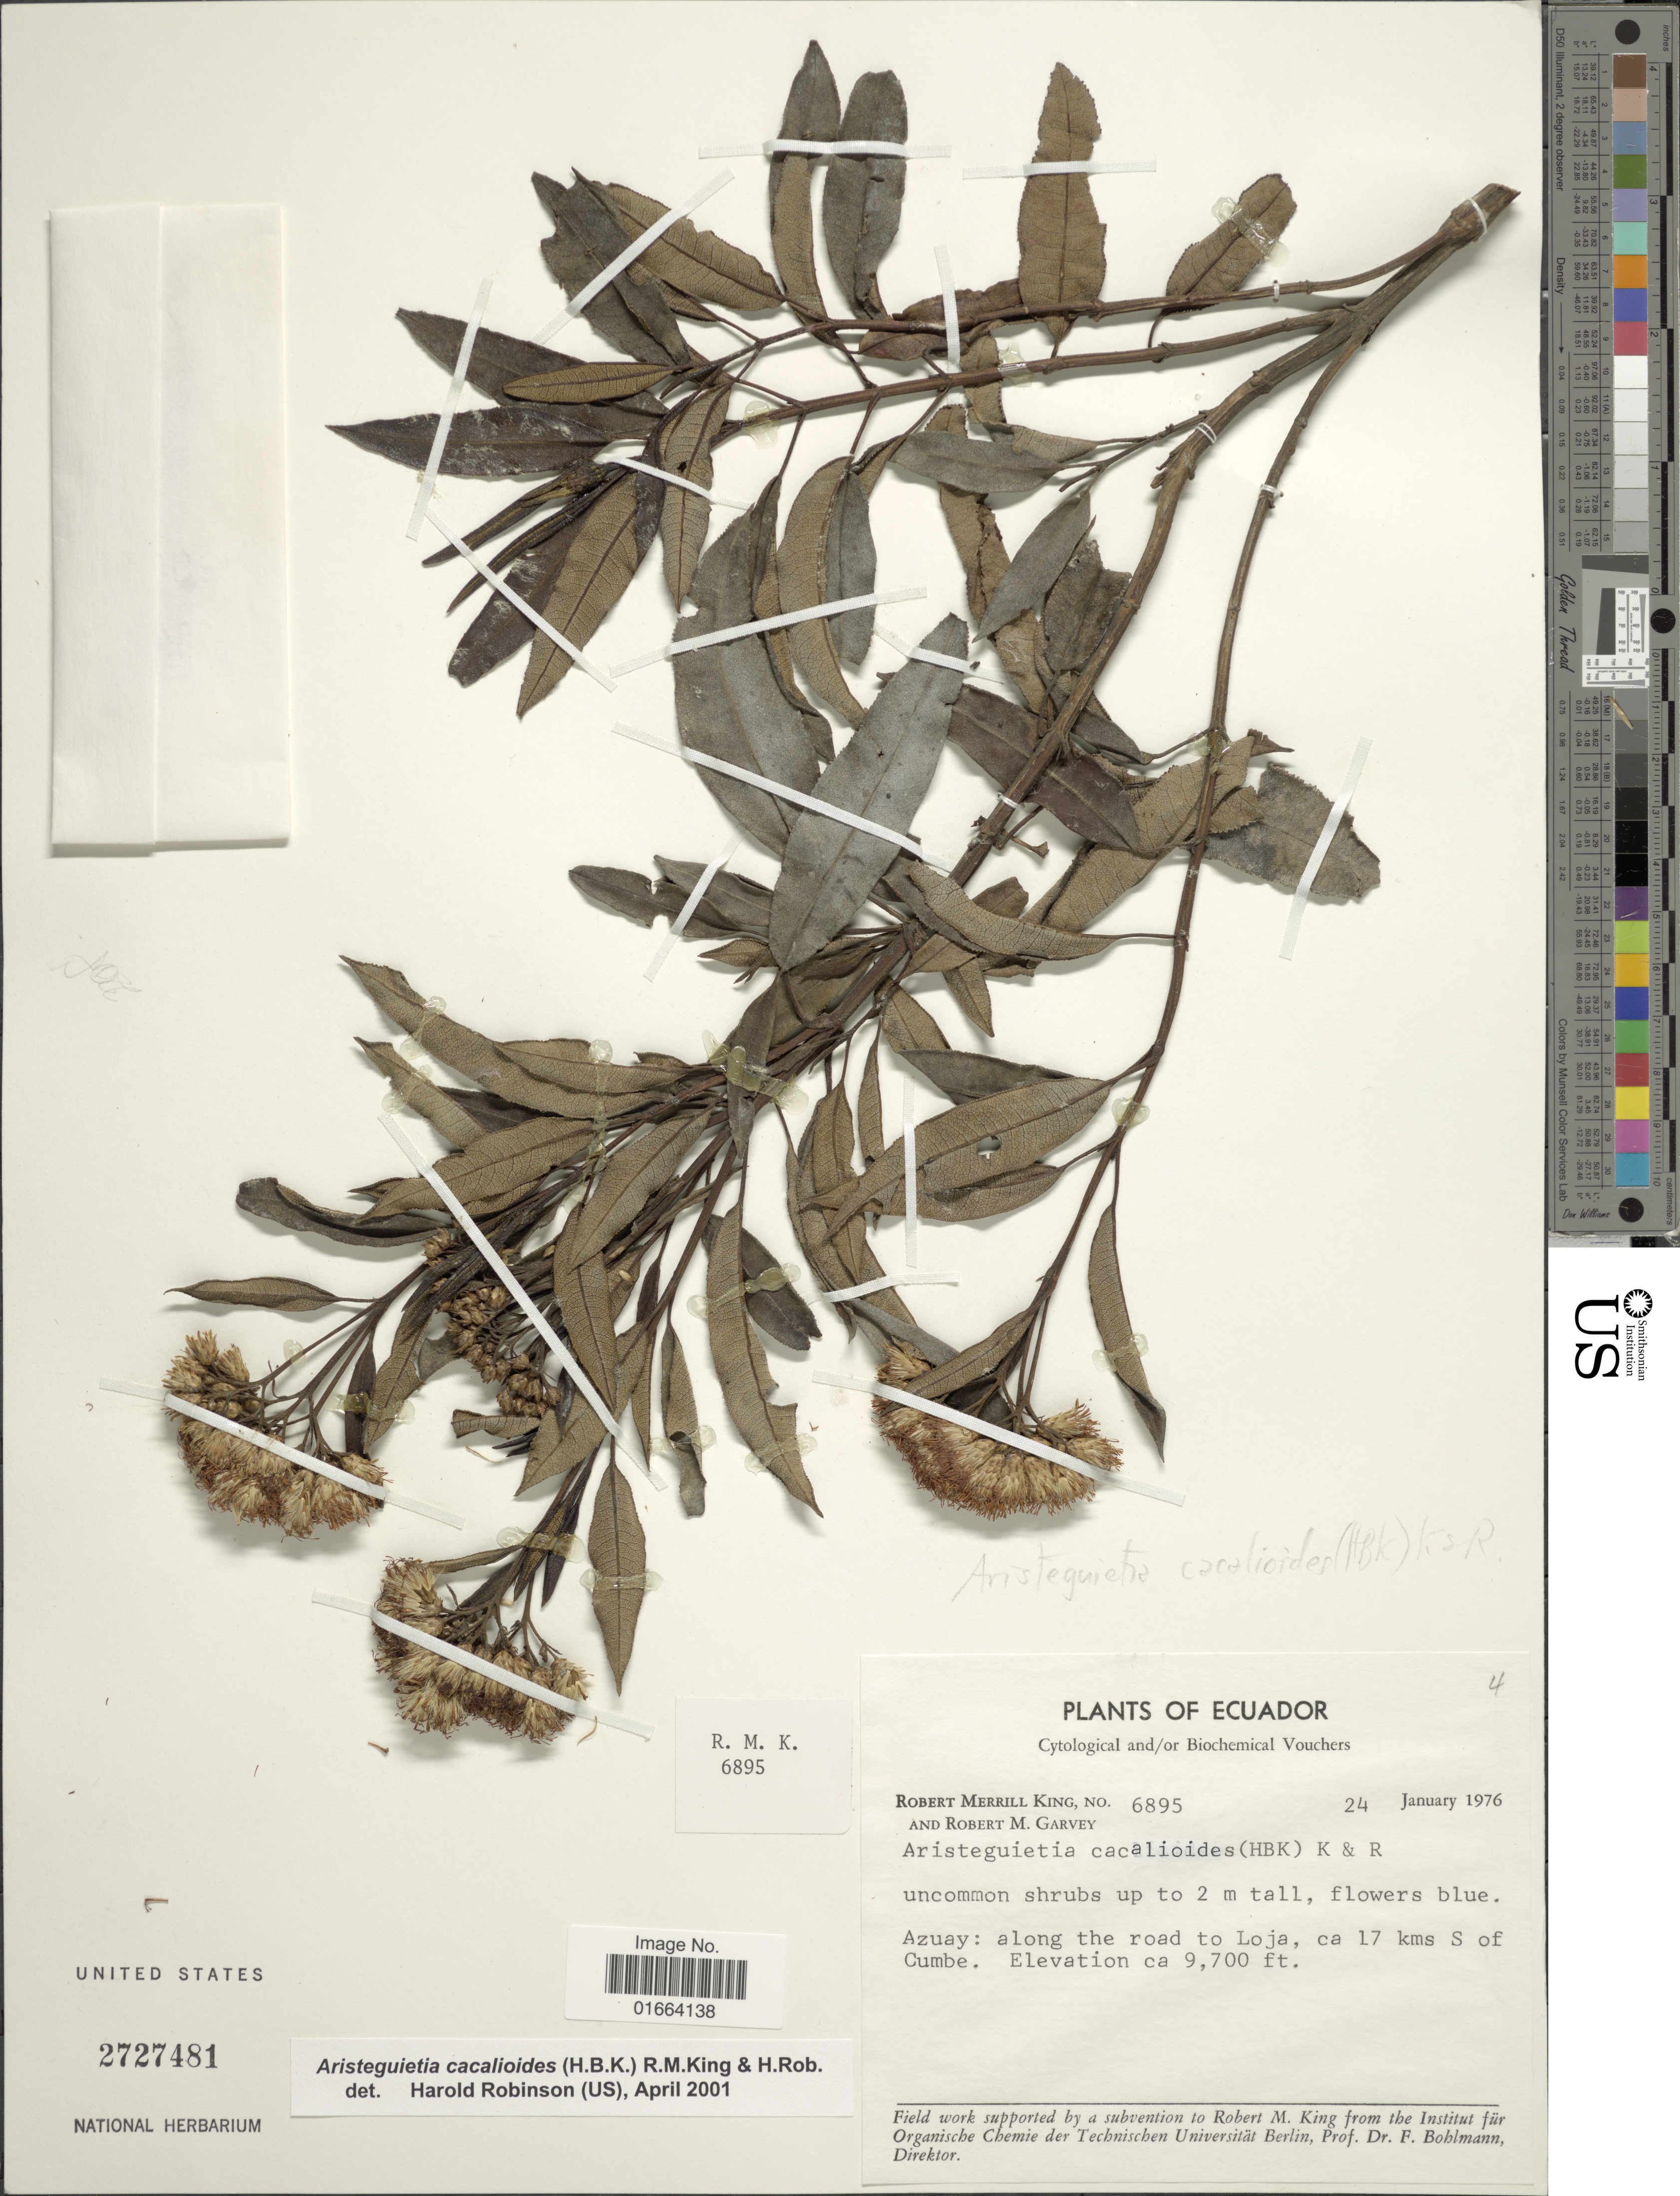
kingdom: Plantae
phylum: Tracheophyta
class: Magnoliopsida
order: Asterales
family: Asteraceae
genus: Aristeguietia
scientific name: Aristeguietia cacalioides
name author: (Kunth) R.M. King & H. Rob.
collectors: R. M. King & R. Garvey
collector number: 6895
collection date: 1976-01-24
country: Ecuador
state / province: Azuay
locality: Along the road to Loja, ca 17 kms S of Cumbe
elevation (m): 2957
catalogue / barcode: US 2727481